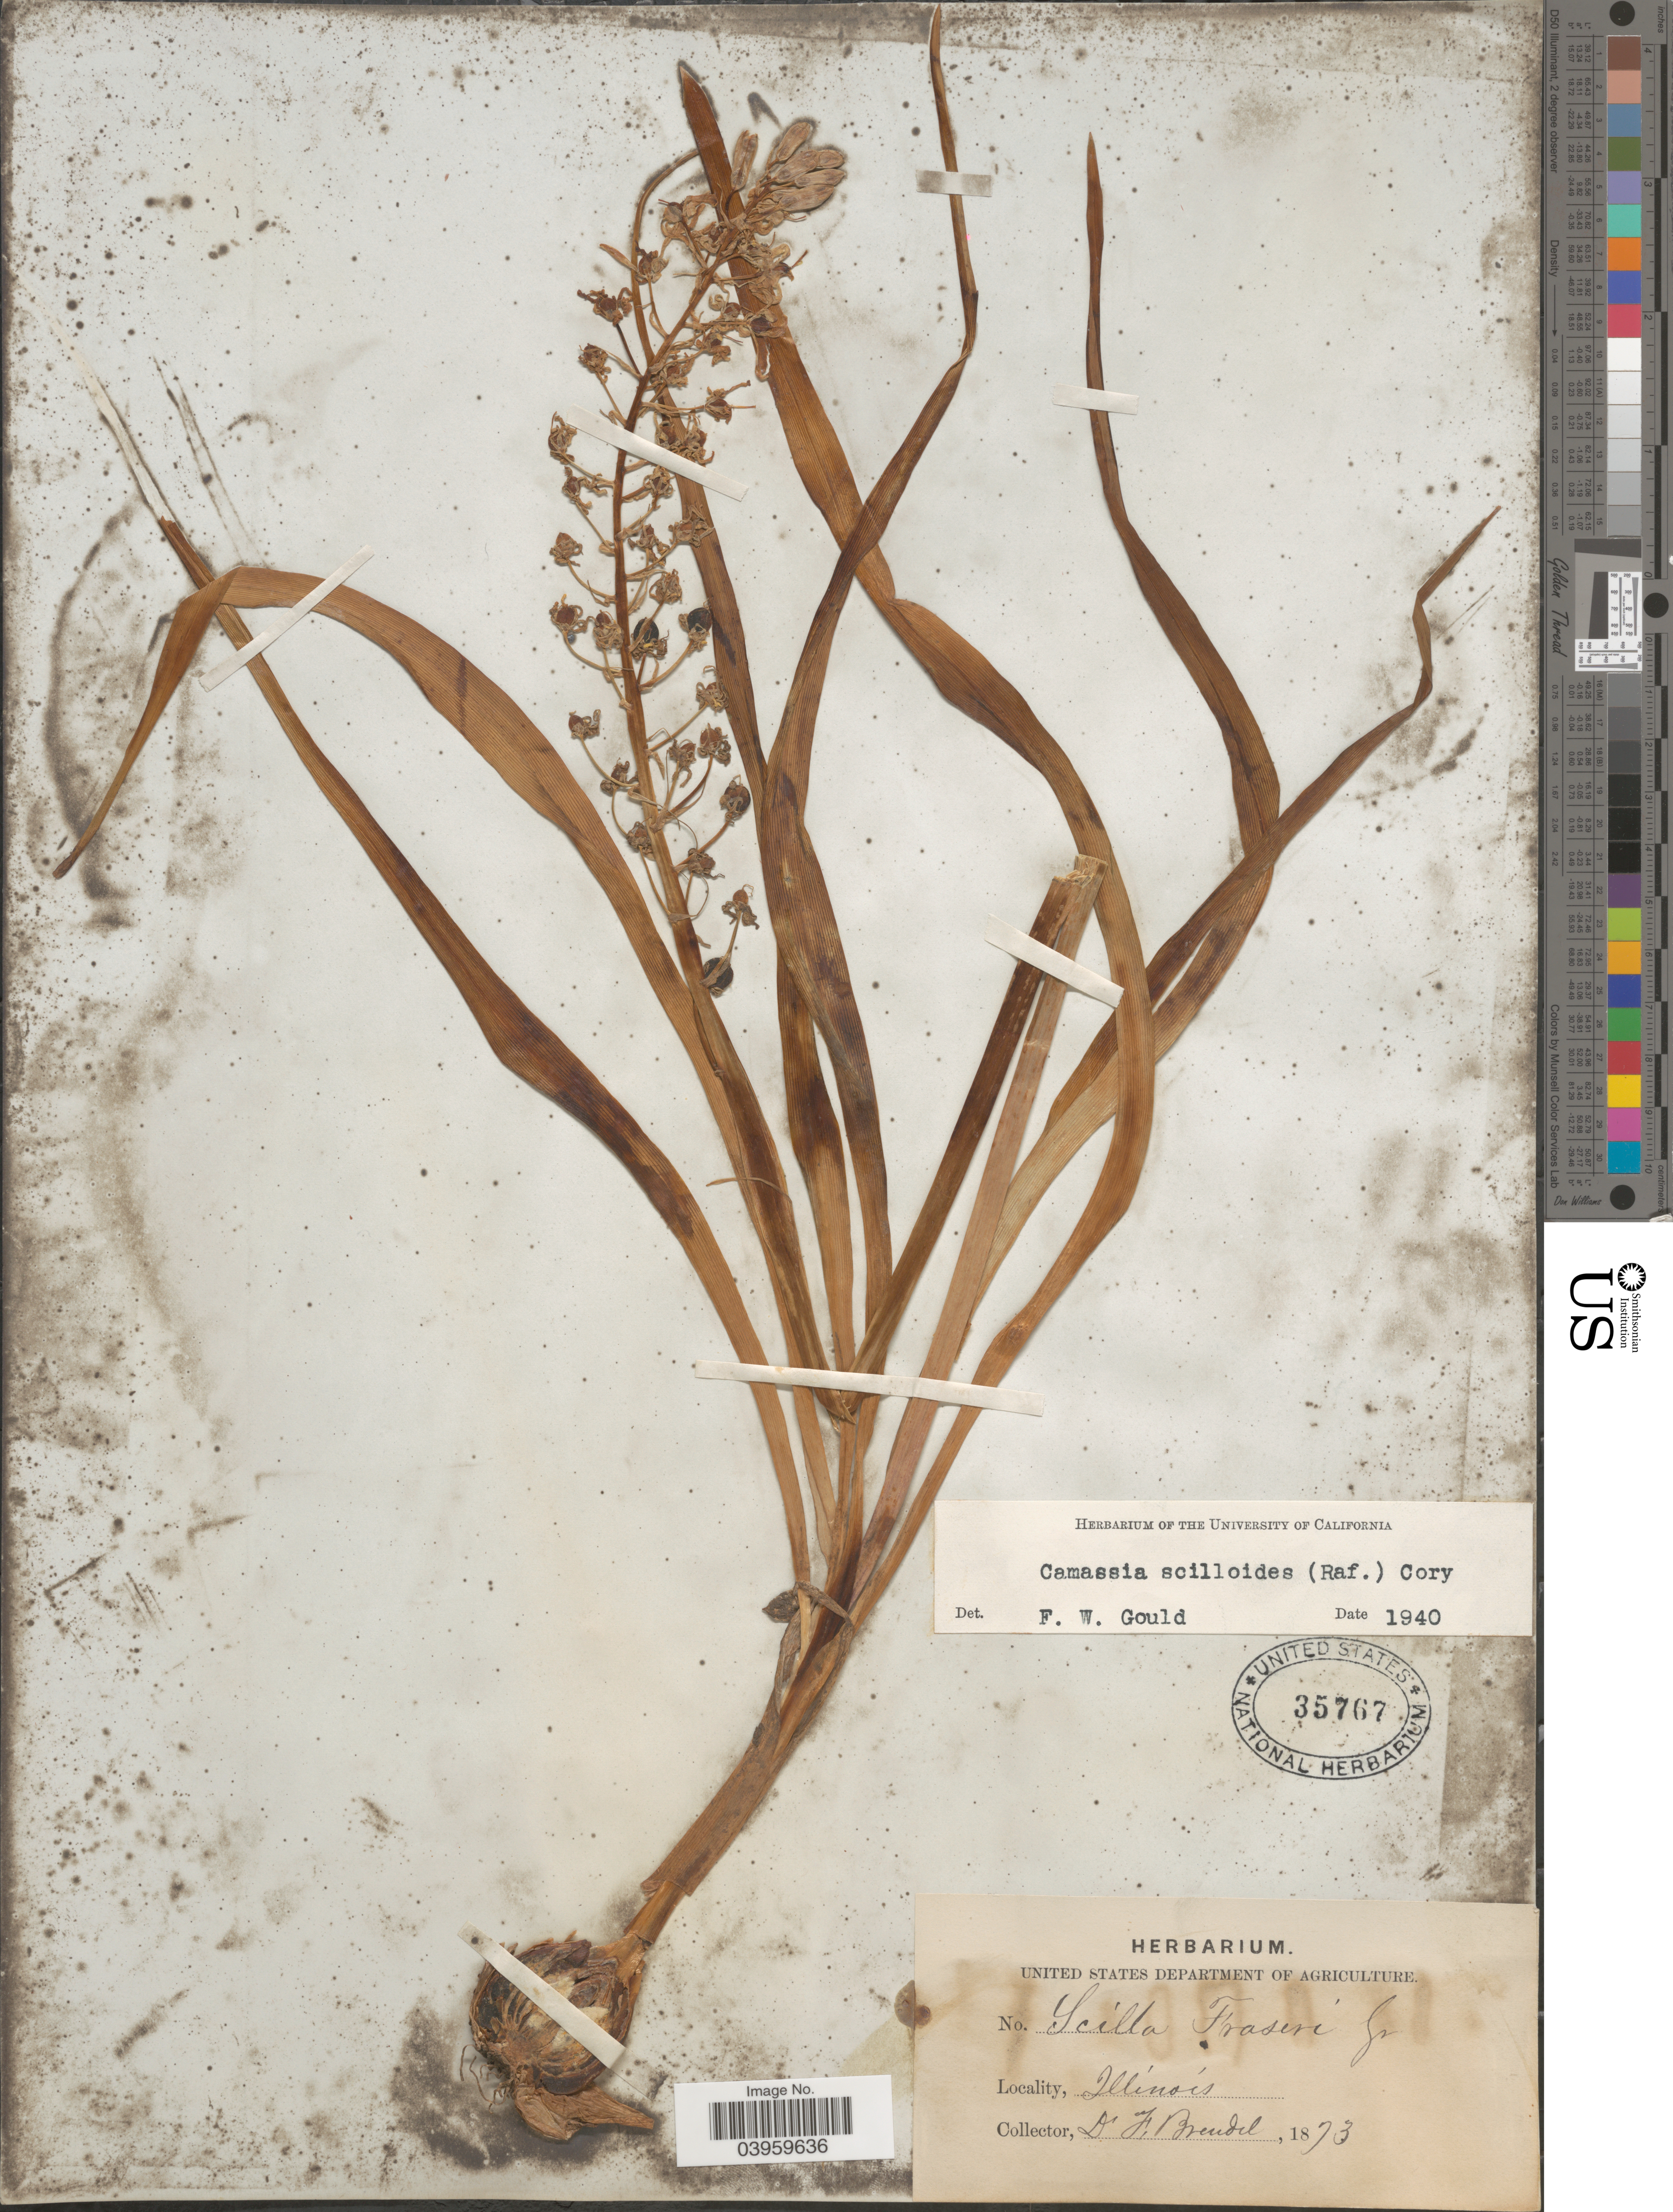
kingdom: Plantae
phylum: Tracheophyta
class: Liliopsida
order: Asparagales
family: Asparagaceae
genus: Camassia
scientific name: Camassia scilloides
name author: (Raf.) Cory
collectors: J. Brendel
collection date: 1873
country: United States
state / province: Illinois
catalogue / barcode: US 35767